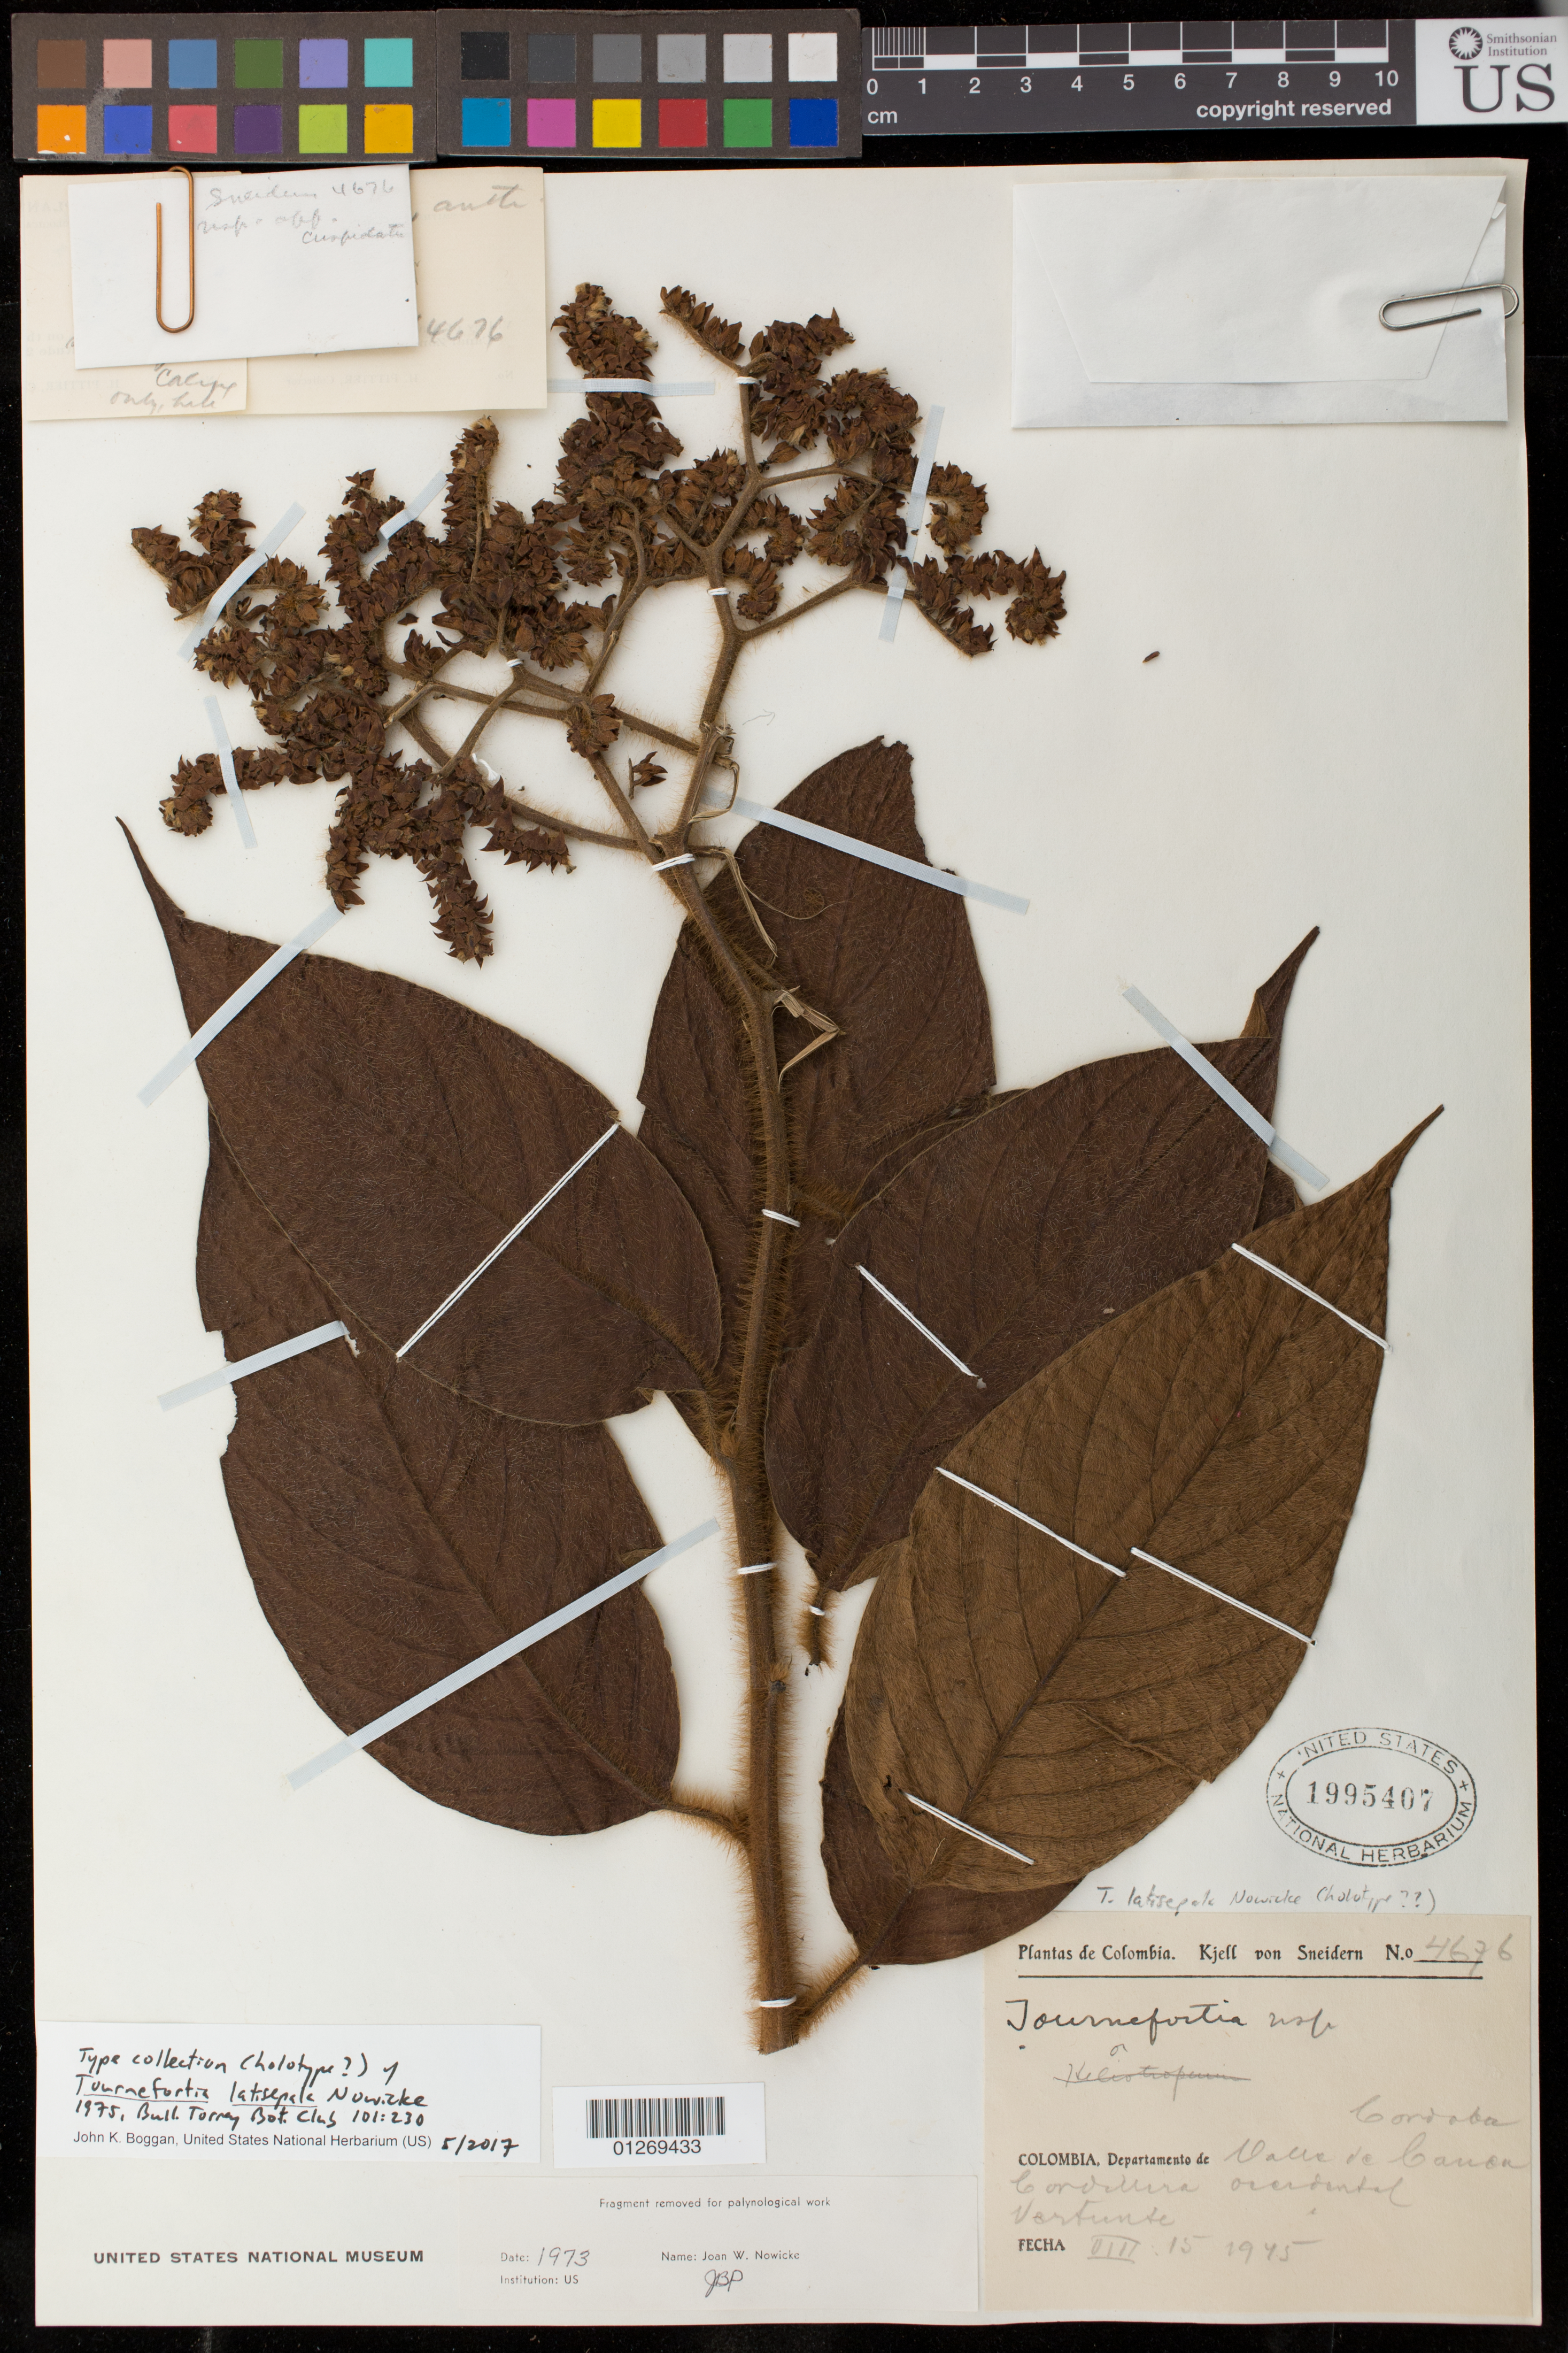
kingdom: Plantae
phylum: Tracheophyta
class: Magnoliopsida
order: Boraginales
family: Heliotropiaceae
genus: Tournefortia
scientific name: Tournefortia latisepala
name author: Nowicke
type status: Holotype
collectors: K. von Sneidern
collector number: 4676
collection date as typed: VIII 15 1945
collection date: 1945-08-15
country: Colombia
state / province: Valle del Cauca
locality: Departamento de Valle de Cauca, Cordillera occidental, Cordoba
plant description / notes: Presumably the holotype of Tournefortia latisepala Nowicke, but not annotated by her with name or type status; USNH number not cited in protologue but no other material of this collection at US known (and this appears to be the specimen from which the illustration accompanying the description was made).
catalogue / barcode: US 1995407